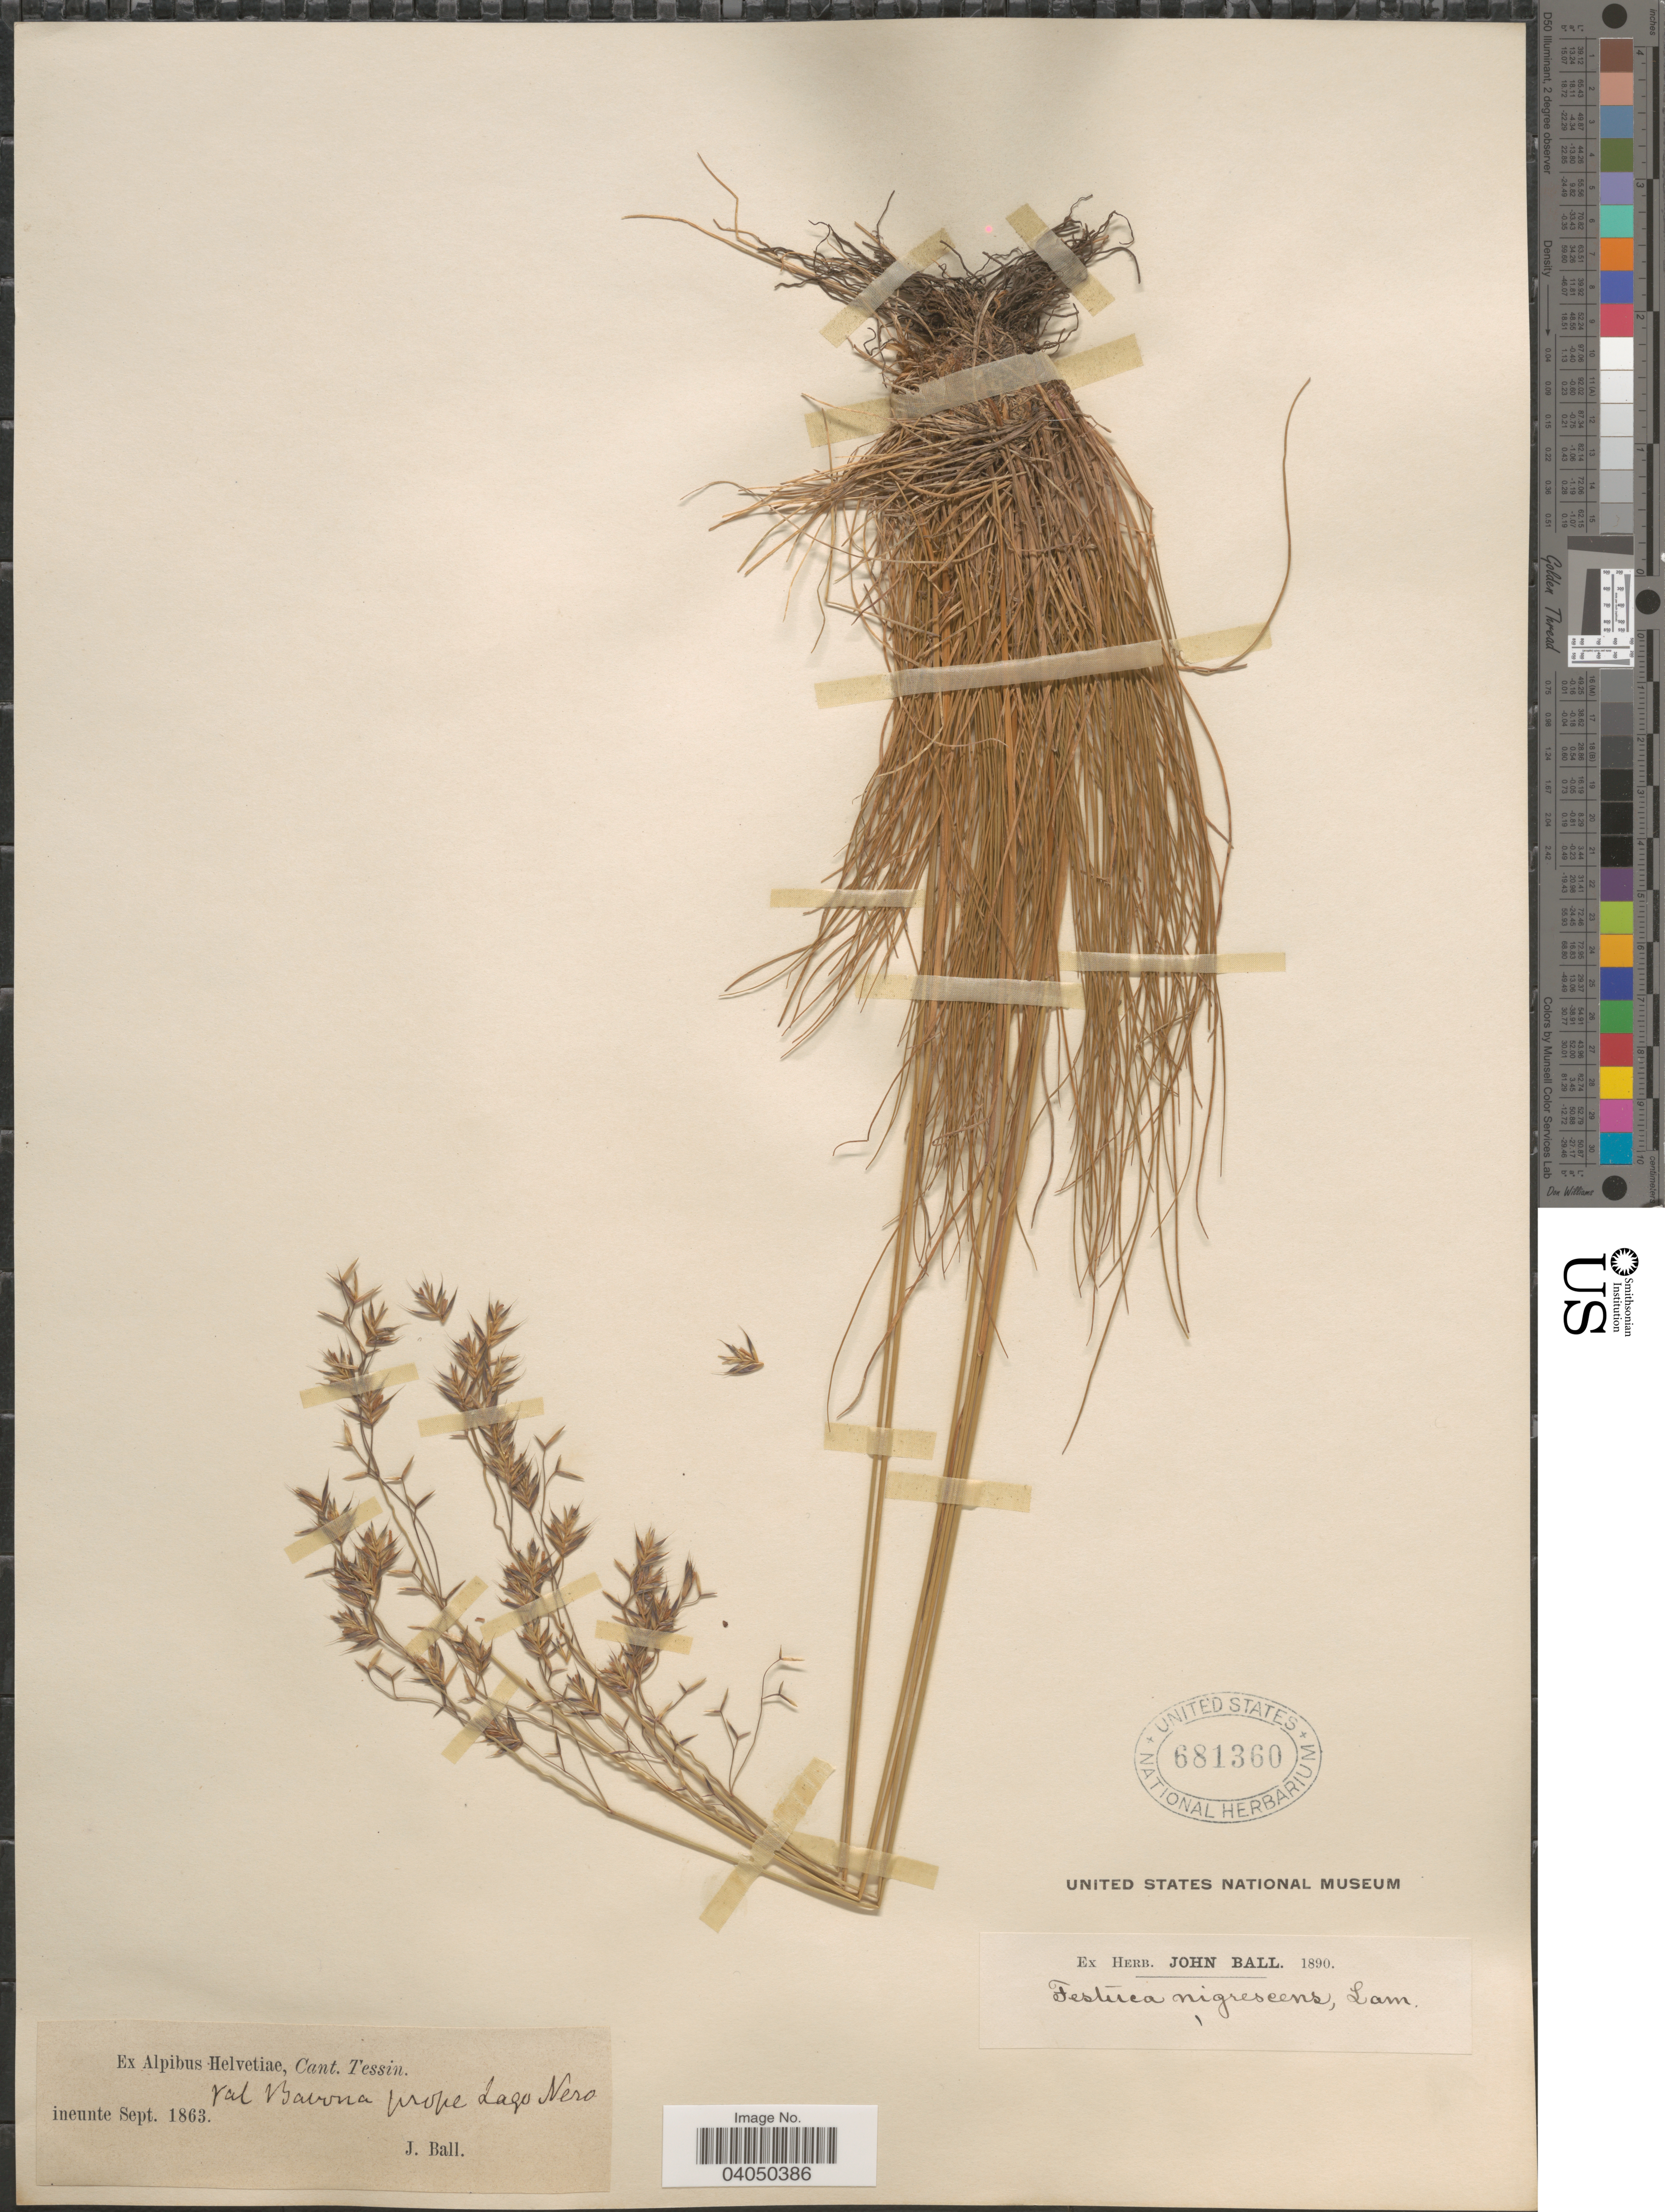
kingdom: Plantae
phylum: Tracheophyta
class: Liliopsida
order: Poales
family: Poaceae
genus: Festuca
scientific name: Festuca violacea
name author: Gaudin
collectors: J. Ball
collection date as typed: ineunte Sept. 1863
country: Switzerland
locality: Ex Alpibus Helvetiae, Cant. Tessin. Val Bavona prope Lago Nero.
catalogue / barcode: US 681360